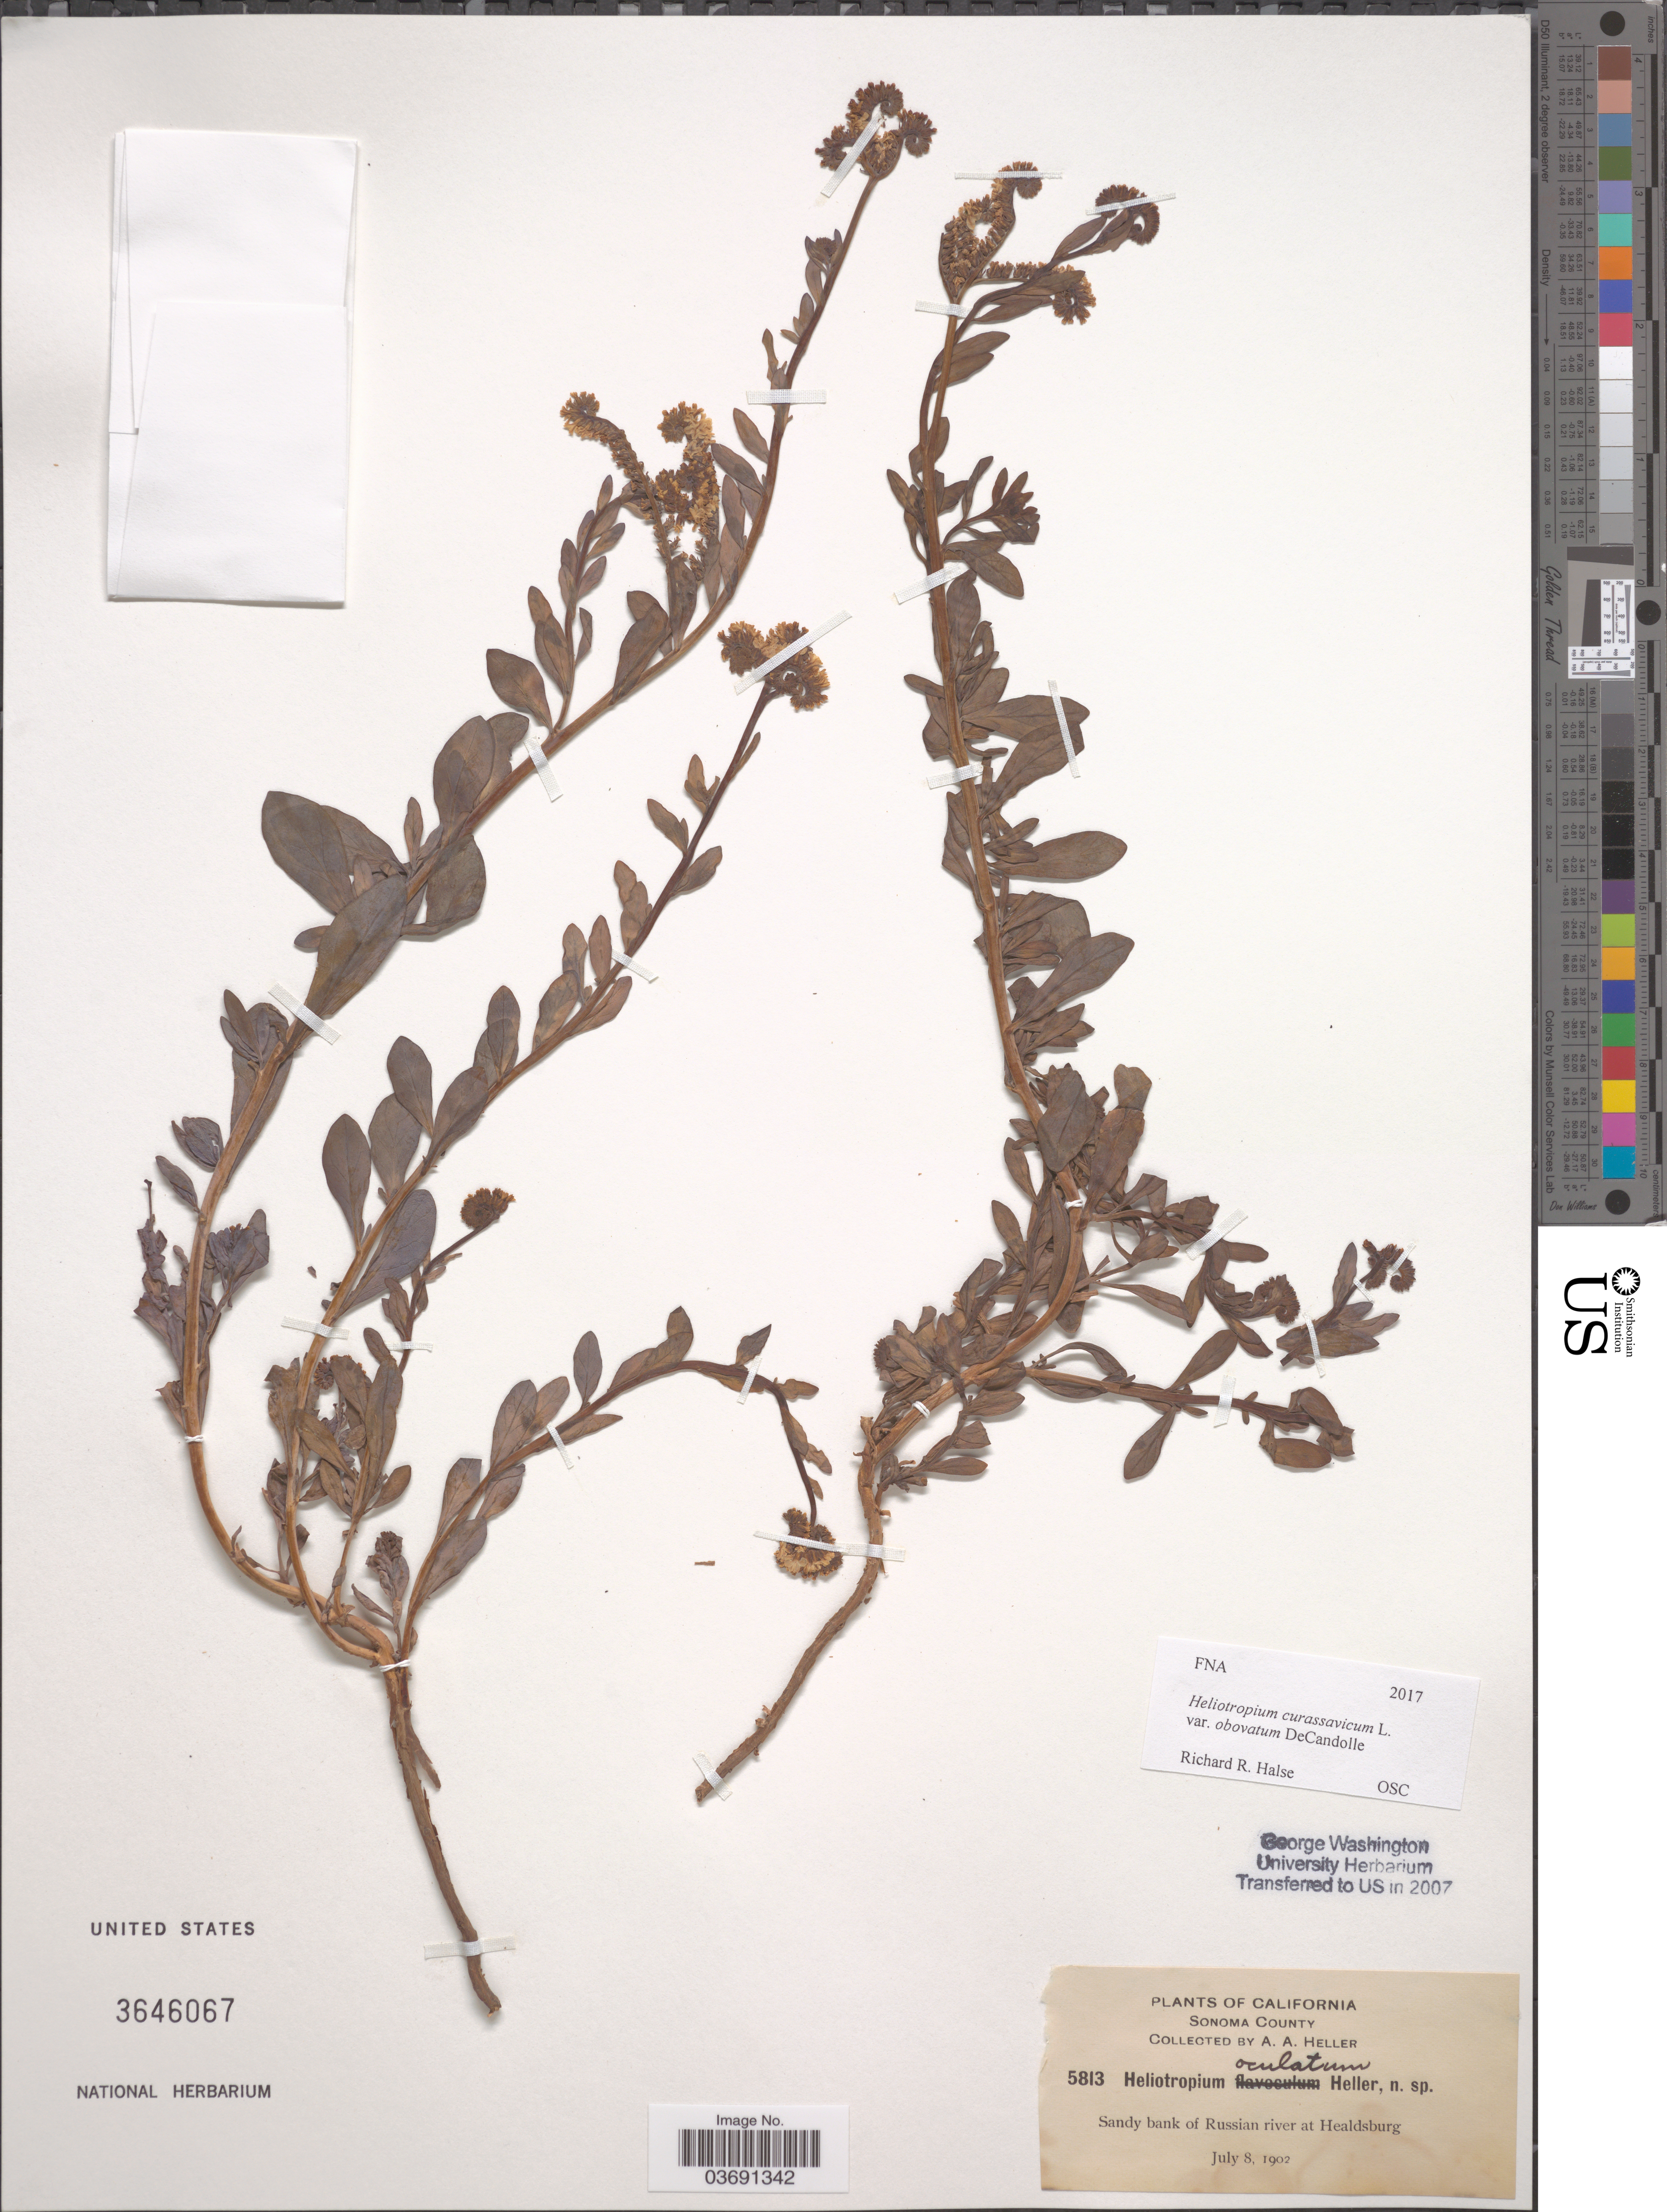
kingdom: Plantae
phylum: Tracheophyta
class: Magnoliopsida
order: Boraginales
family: Heliotropiaceae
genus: Heliotropium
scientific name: Heliotropium curassavicum subsp. obovatum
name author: (DC.) Á. Löve & D. Löve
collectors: A. A. Heller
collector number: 5813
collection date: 1902-07-08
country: United States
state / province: California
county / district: Sonoma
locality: Sonoma County. Sandy bank of Russian river at Healdsburg.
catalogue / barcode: US 3646067